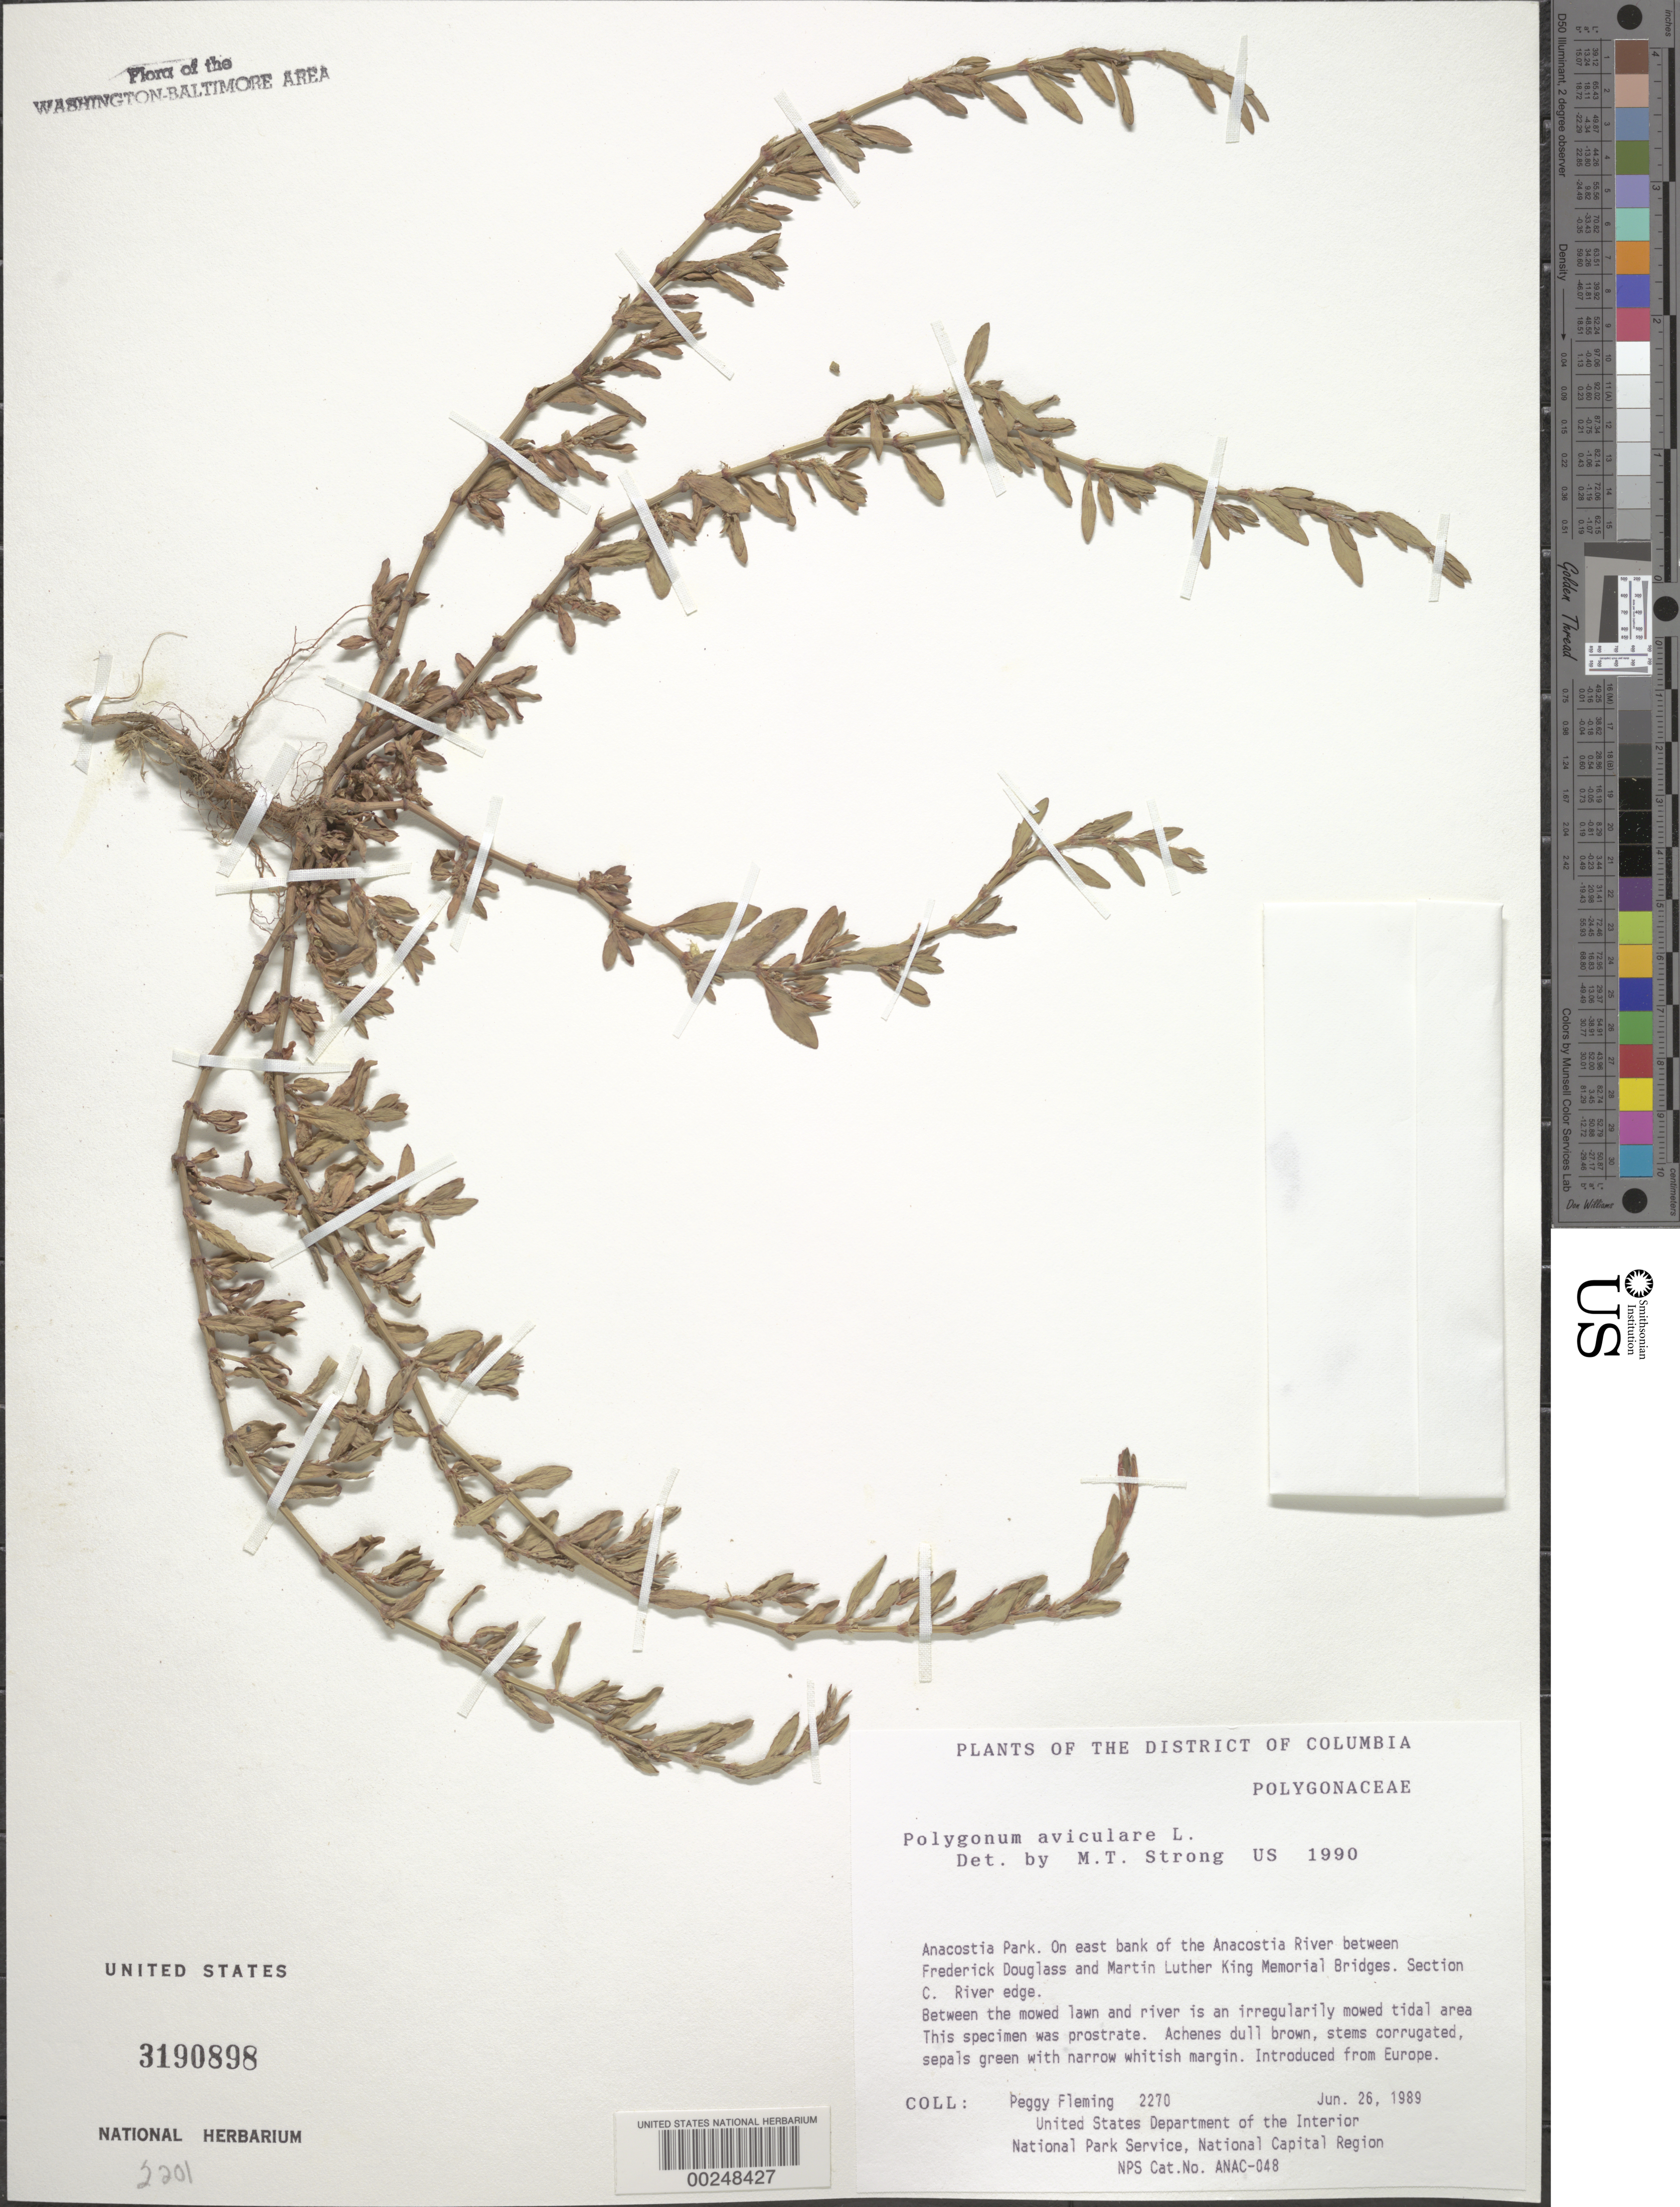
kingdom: Plantae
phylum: Tracheophyta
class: Magnoliopsida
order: Caryophyllales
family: Polygonaceae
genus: Polygonum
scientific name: Polygonum aviculare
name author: L.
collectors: P. Fleming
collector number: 2270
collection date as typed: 26 Jun 1989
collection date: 1989-06-26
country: United States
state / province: District of Columbia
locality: Anacostia Park, bank of Anacostia River between Frederick Douglas and Maritn Luther King Memorial Bridges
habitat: Mowed lawn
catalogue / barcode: US 3190898